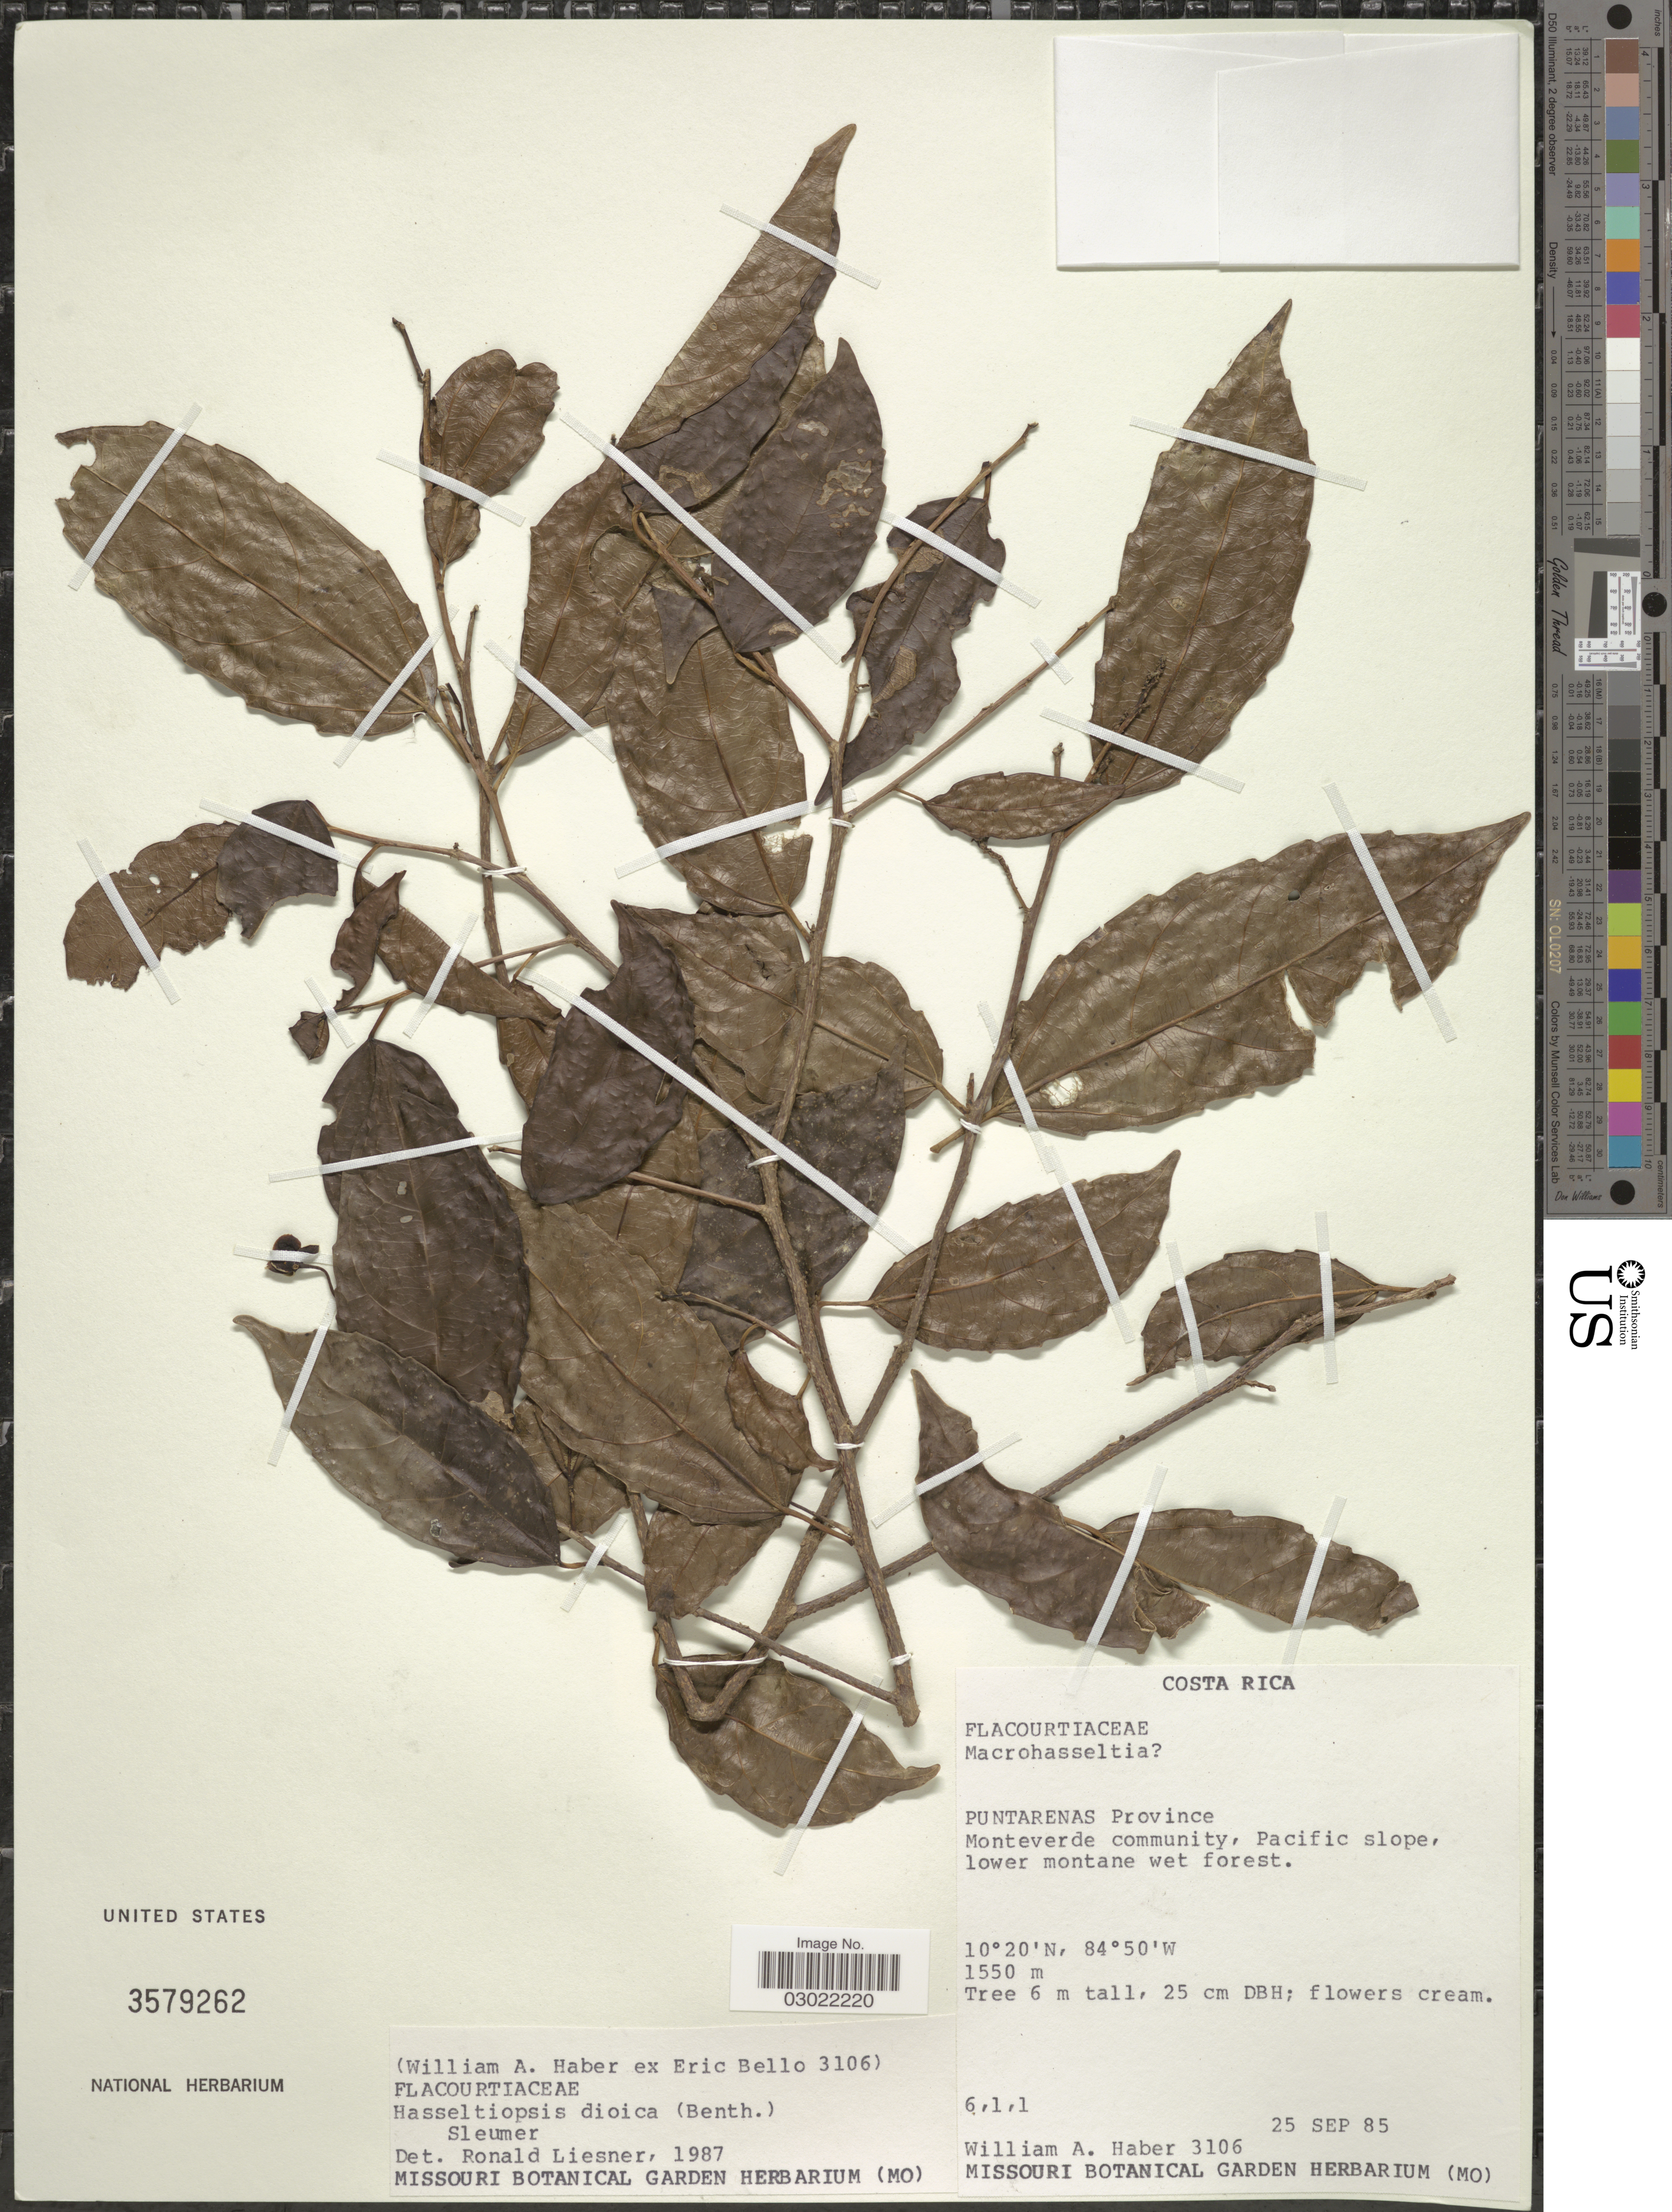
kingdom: Plantae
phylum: Tracheophyta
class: Magnoliopsida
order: Malpighiales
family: Salicaceae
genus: Hasseltiopsis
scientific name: Hasseltiopsis dioica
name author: (Benth.) Sleumer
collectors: W. A. Haber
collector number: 3106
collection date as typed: Transcribed d/m/y: 25/9/85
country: Costa Rica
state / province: Puntarenas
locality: Monteverde community, Pacific slope.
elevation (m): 1550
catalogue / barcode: US 3579262